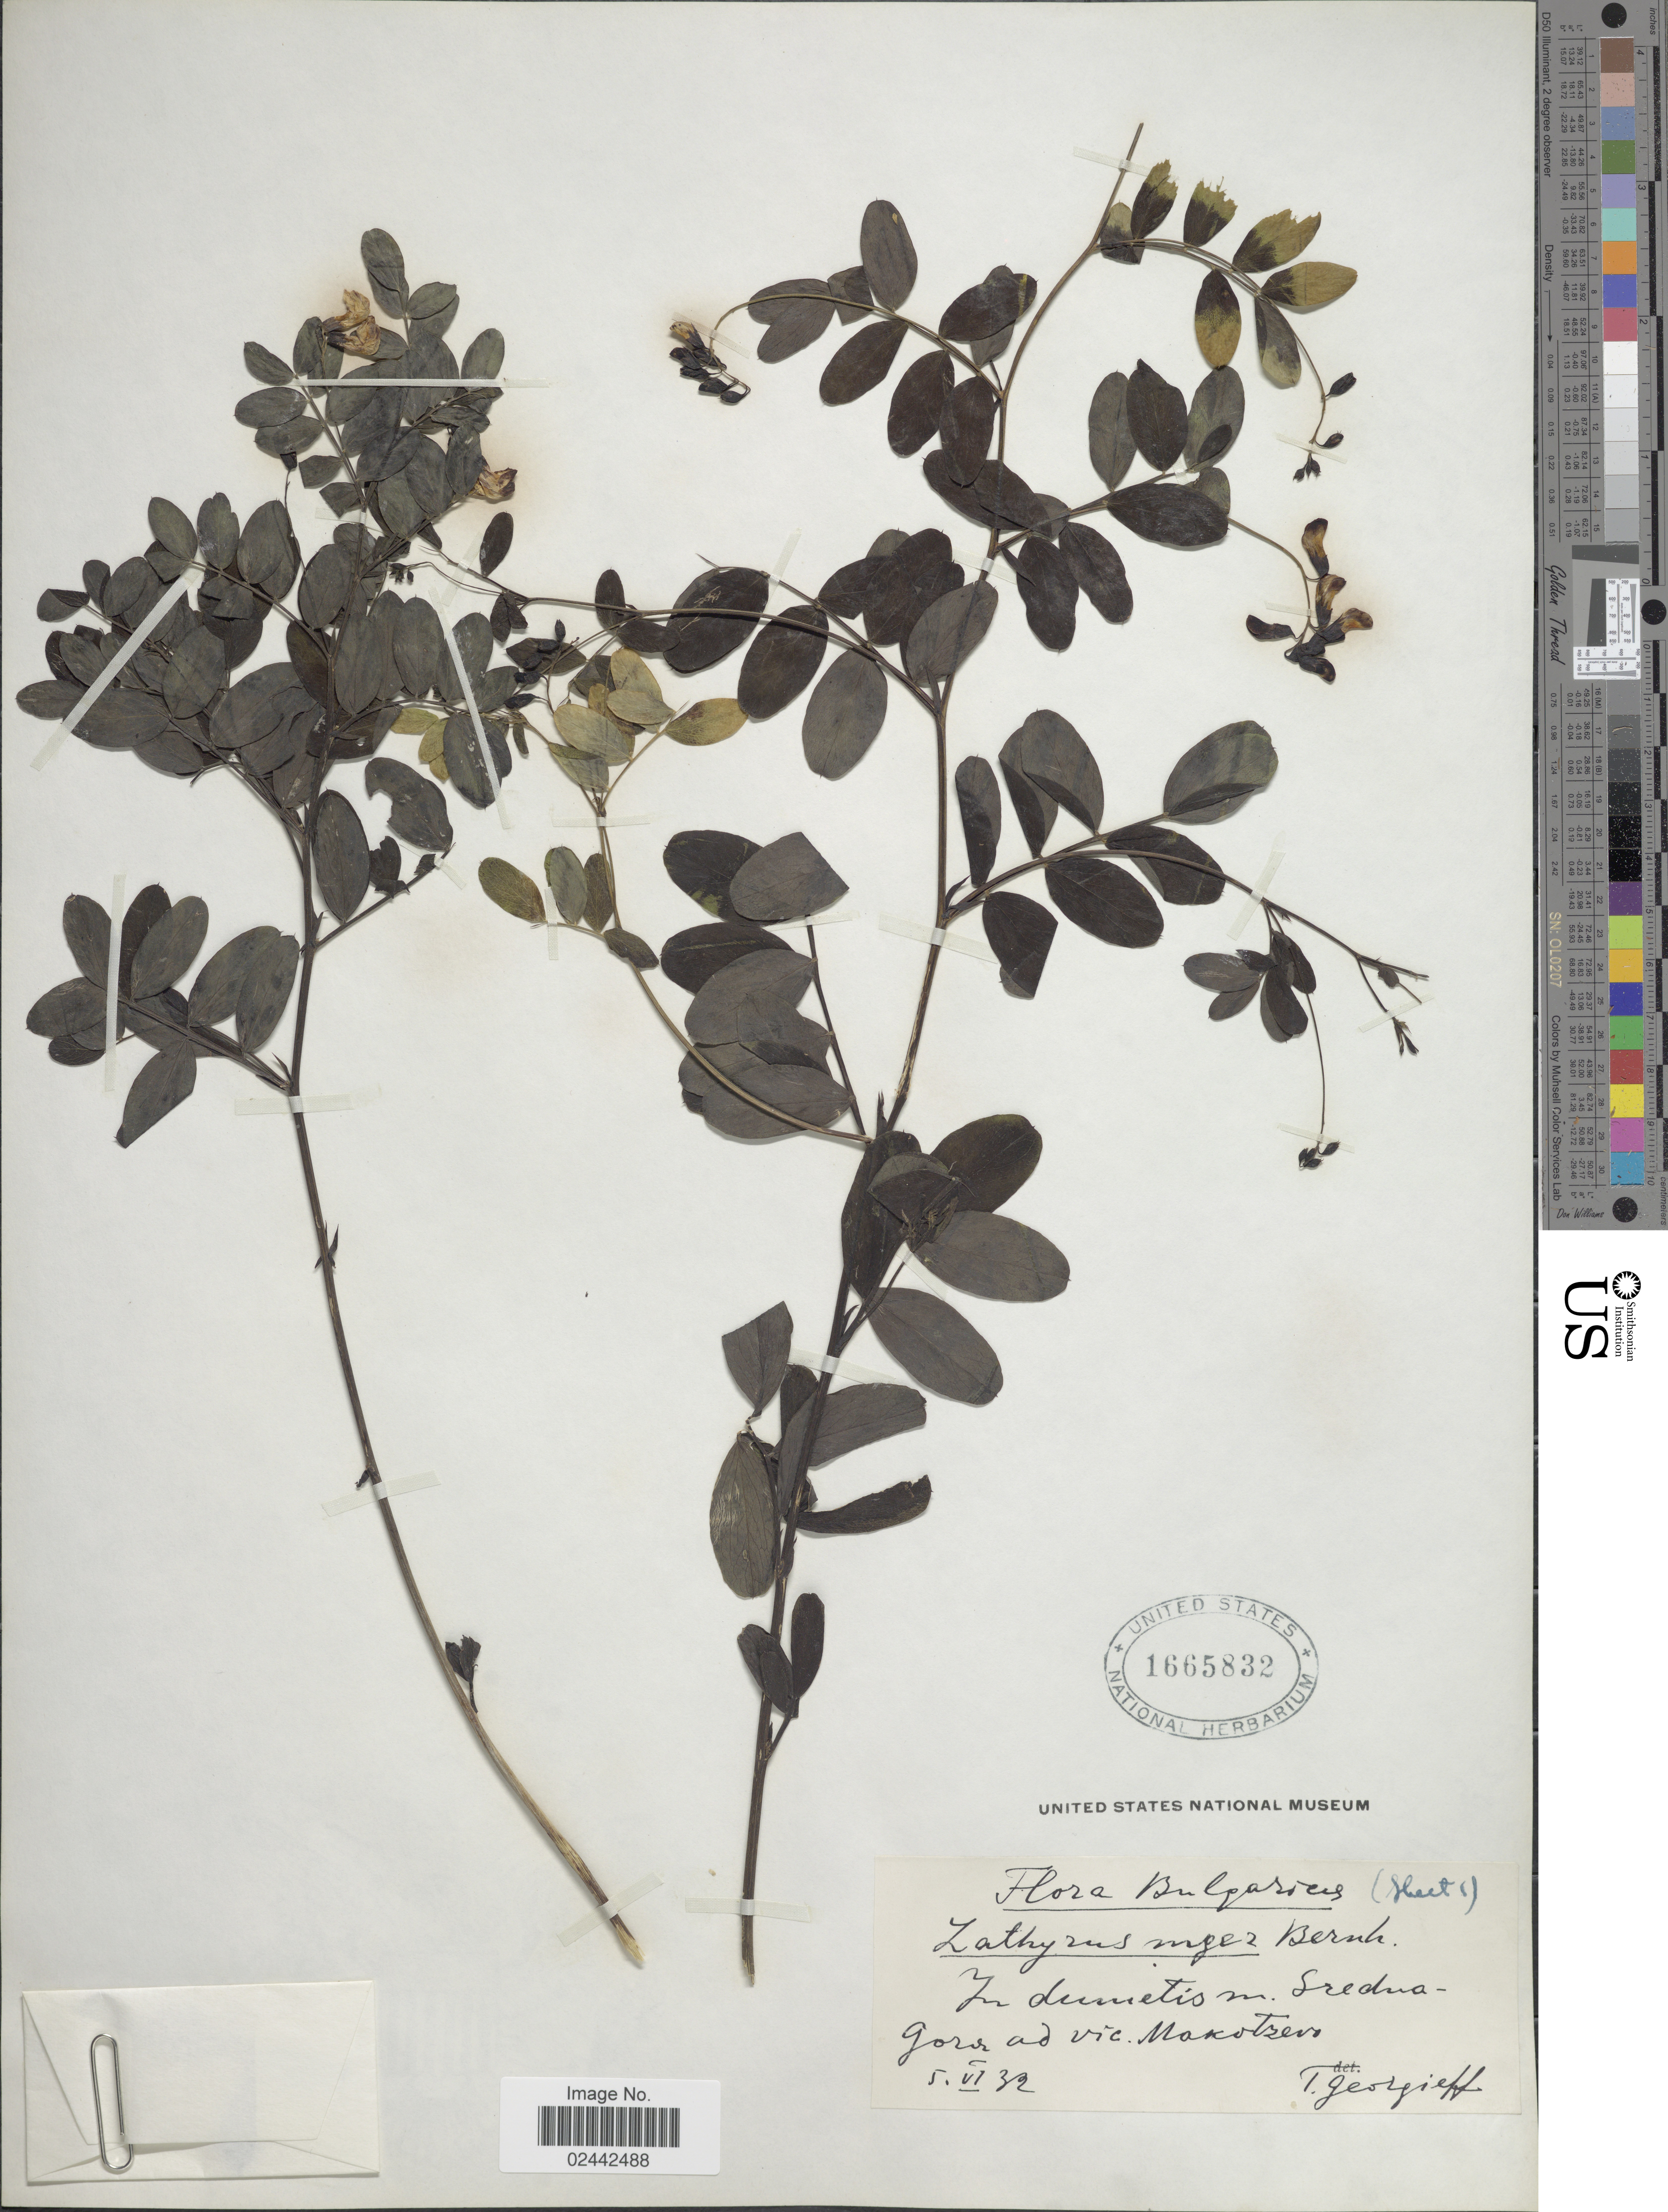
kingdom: Plantae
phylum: Tracheophyta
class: Magnoliopsida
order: Fabales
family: Fabaceae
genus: Lathyrus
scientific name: Lathyrus niger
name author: (L.) Bernh.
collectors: T. Georgieff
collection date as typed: Transcribed d/m/y: 5/6/32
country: Bulgaria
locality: In dumetis m. Srednagora [interpreted] ad vic. Makotzen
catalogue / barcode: US 1665832